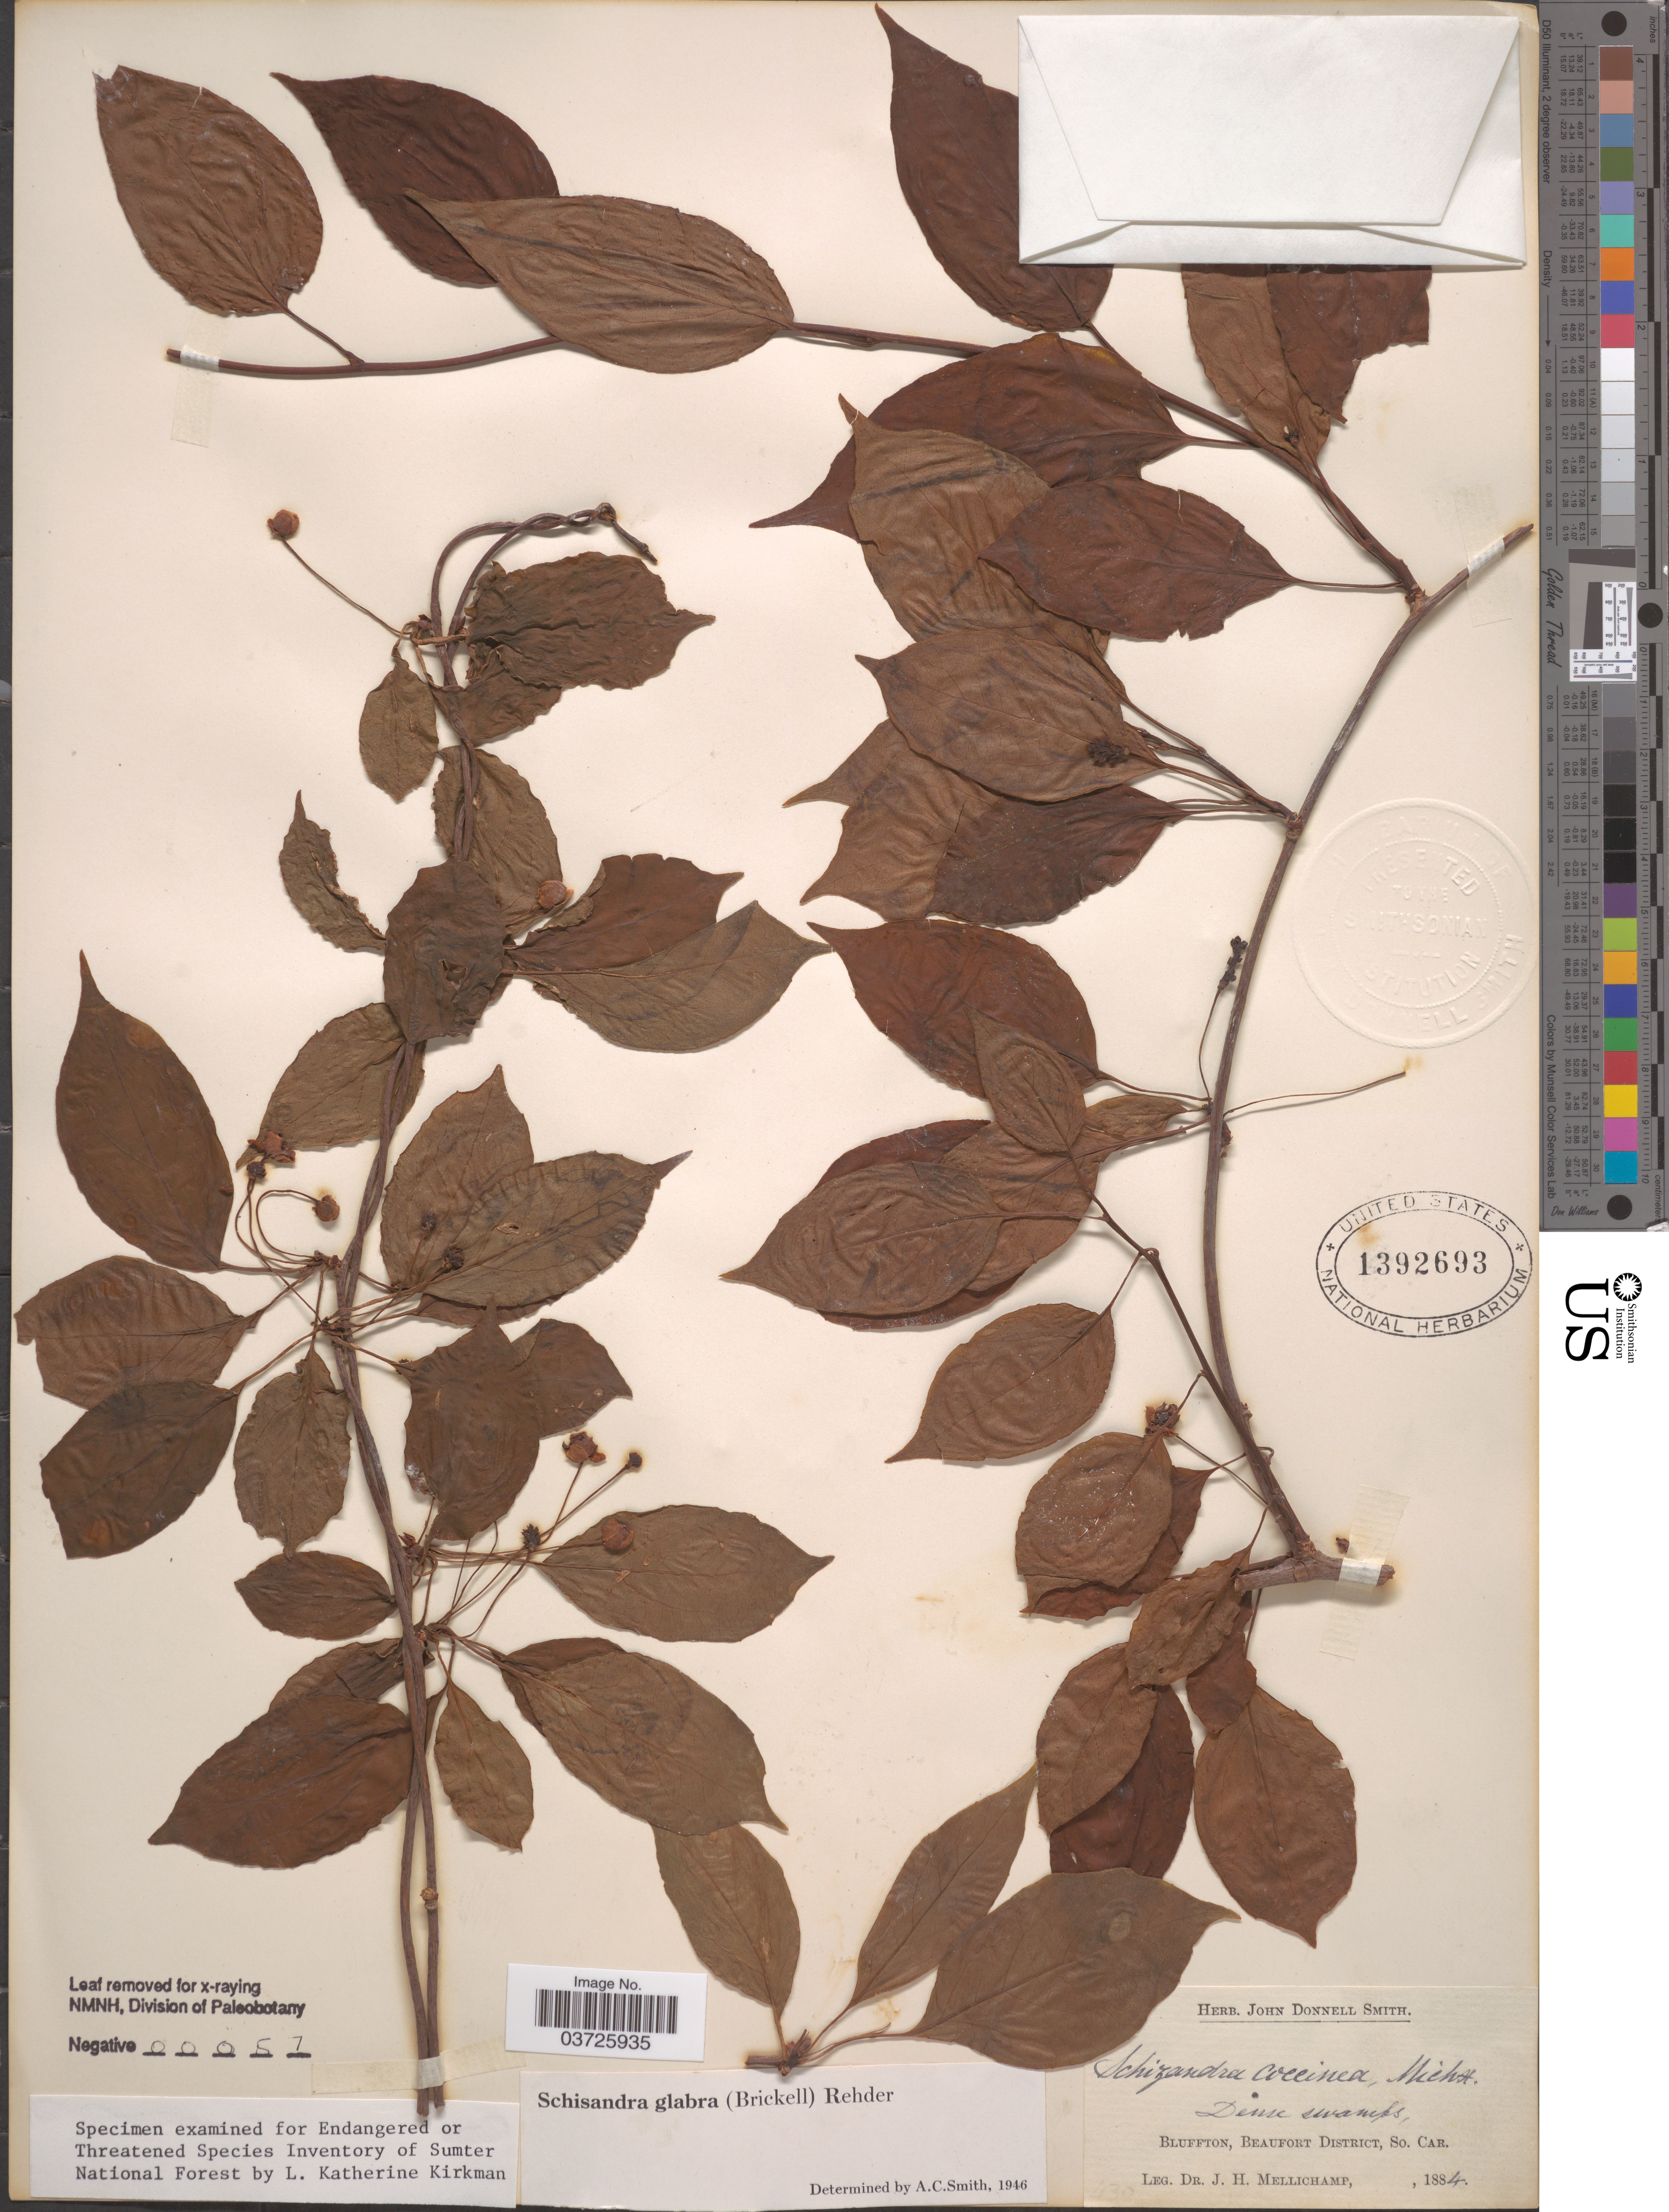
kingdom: Plantae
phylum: Tracheophyta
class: Magnoliopsida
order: Austrobaileyales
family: Schisandraceae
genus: Schisandra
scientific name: Schisandra glabra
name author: (Brickell) Rehder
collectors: J. H. Mellichamp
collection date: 1884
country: United States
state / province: South Carolina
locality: Bluffton, Beaufort District.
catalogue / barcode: US 1392693